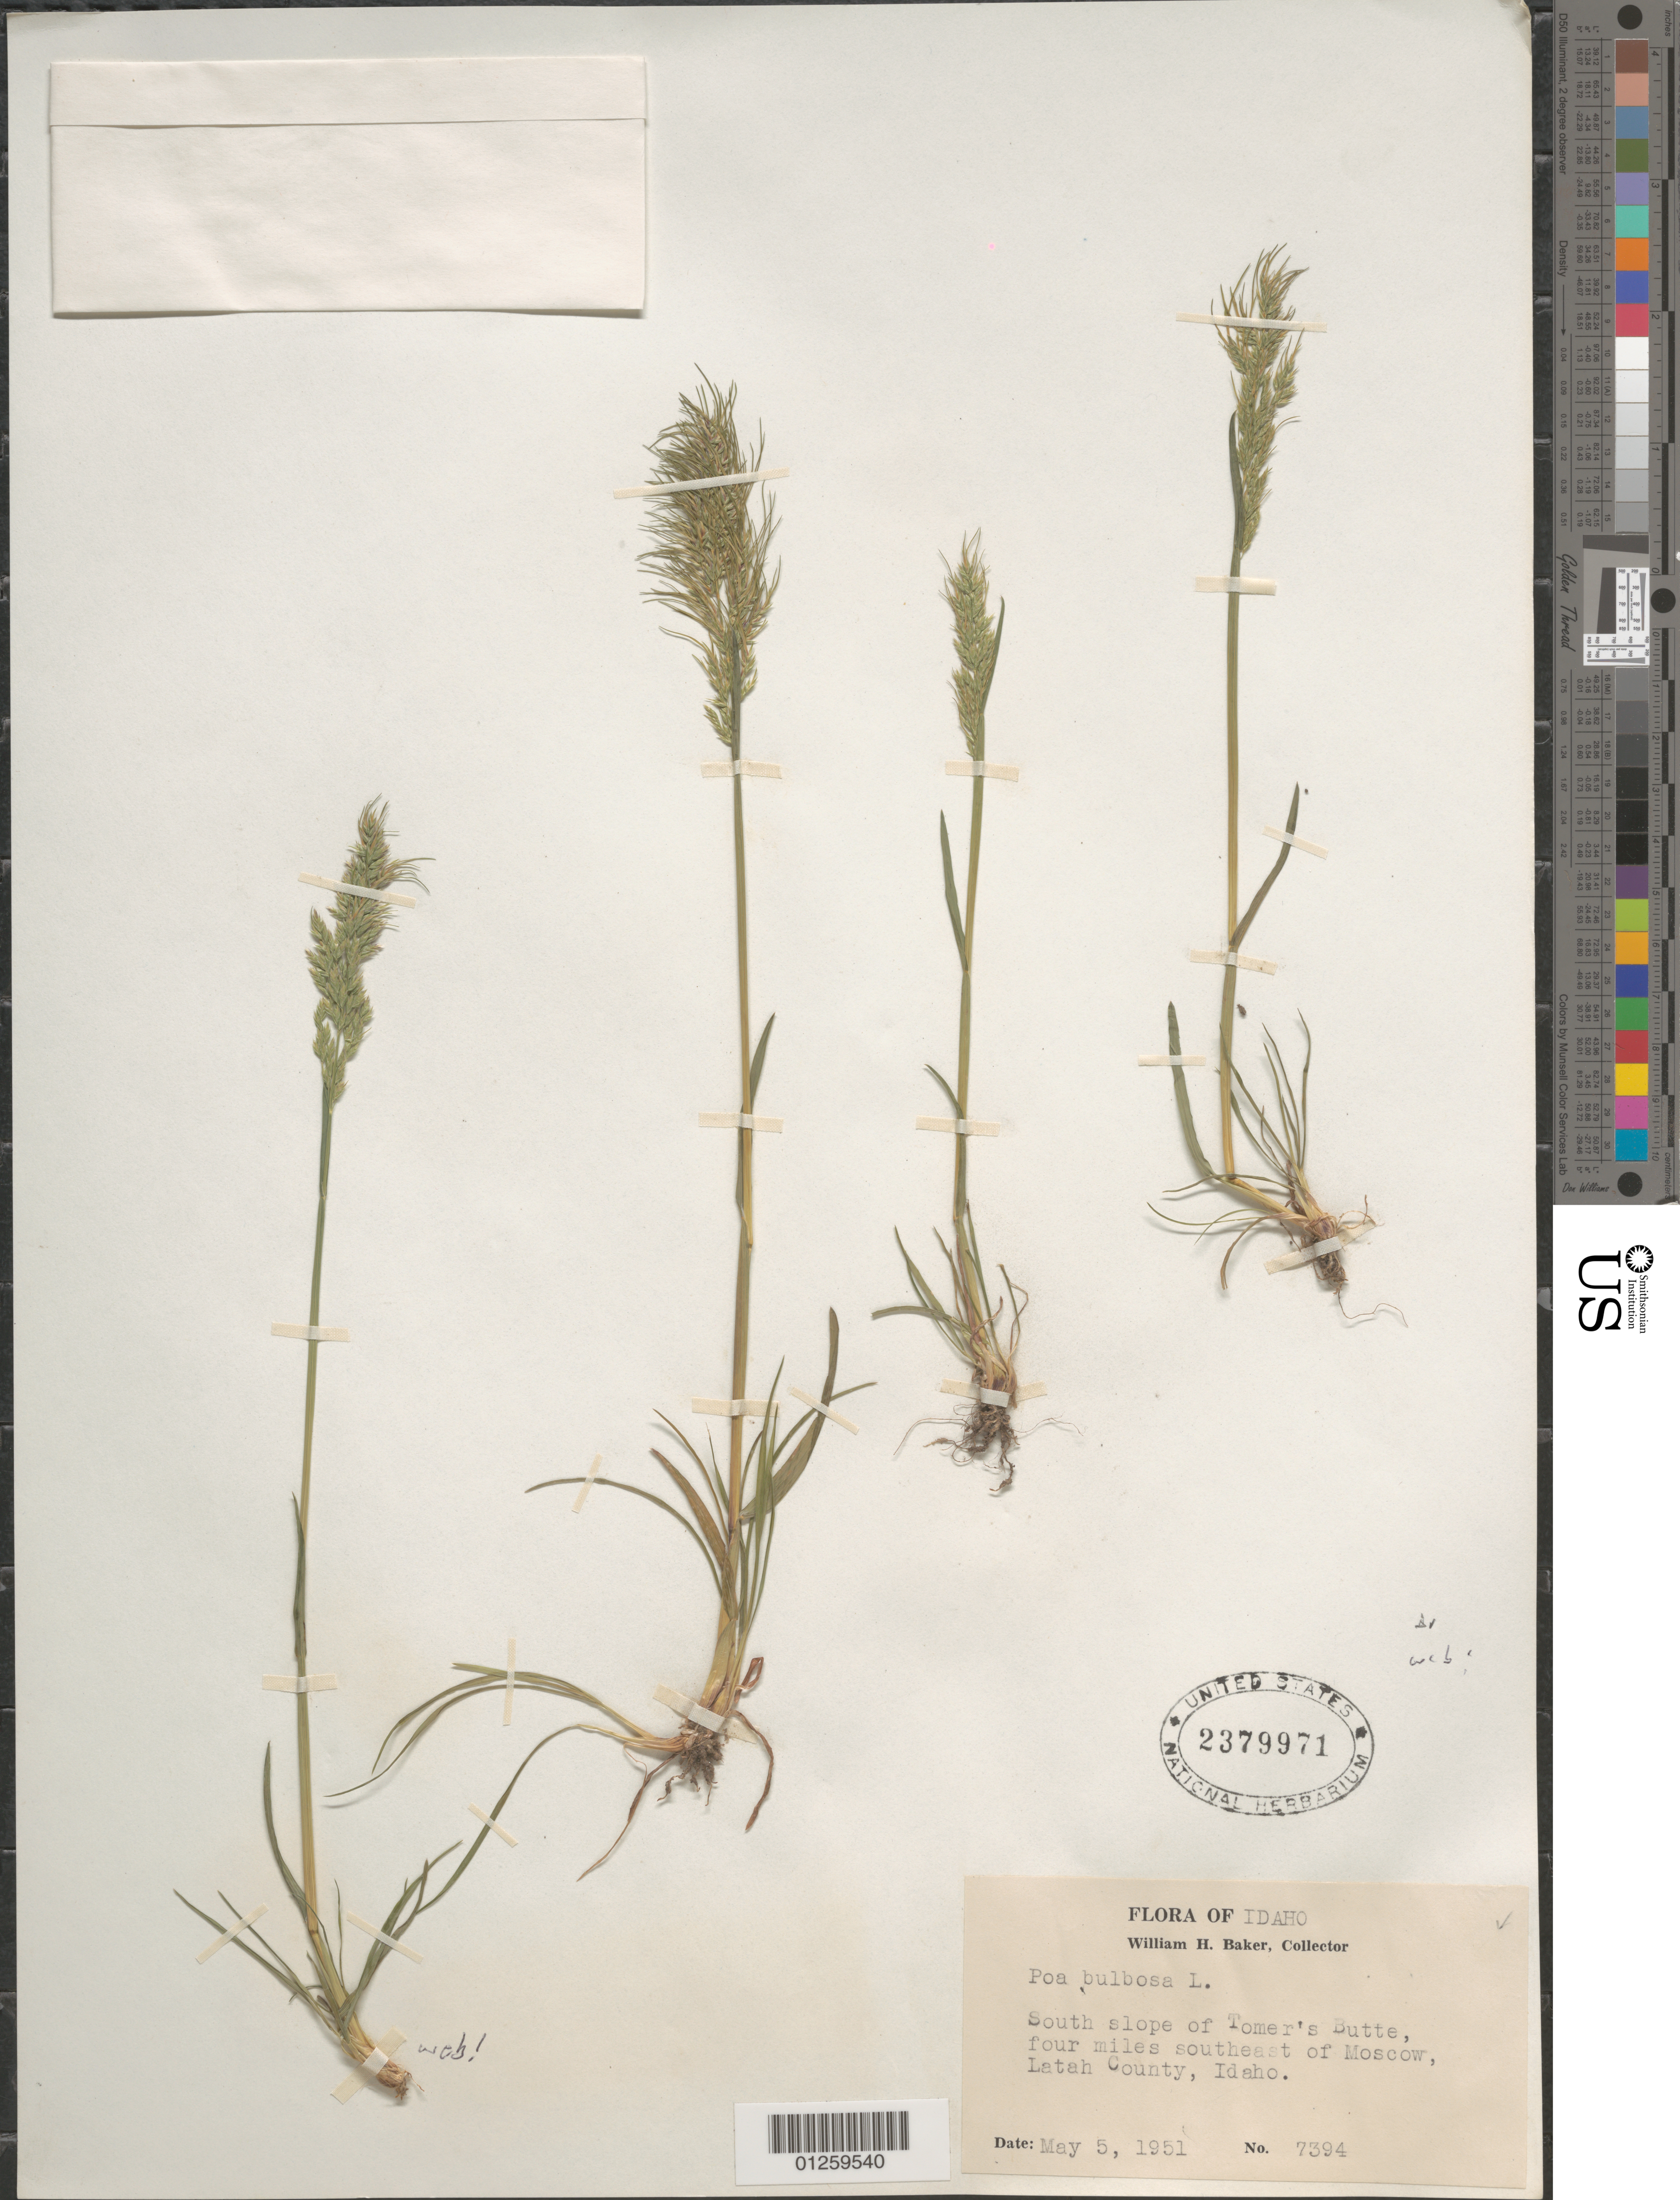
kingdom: Plantae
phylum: Tracheophyta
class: Liliopsida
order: Poales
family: Poaceae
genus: Poa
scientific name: Poa bulbosa subsp. bulbosa var. vivipara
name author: Koeler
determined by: Soreng, Robert J., Research Associate (BOT), Smithsonian Institution - National Museum of Natural History (UNITED STATES)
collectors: W. H. Baker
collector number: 7394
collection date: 1951-05-05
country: United States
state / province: Idaho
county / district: Latah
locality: South slope of Tomer's Butte, four miles southeast of Moscow, Latah County, Idaho.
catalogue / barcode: US 2379971